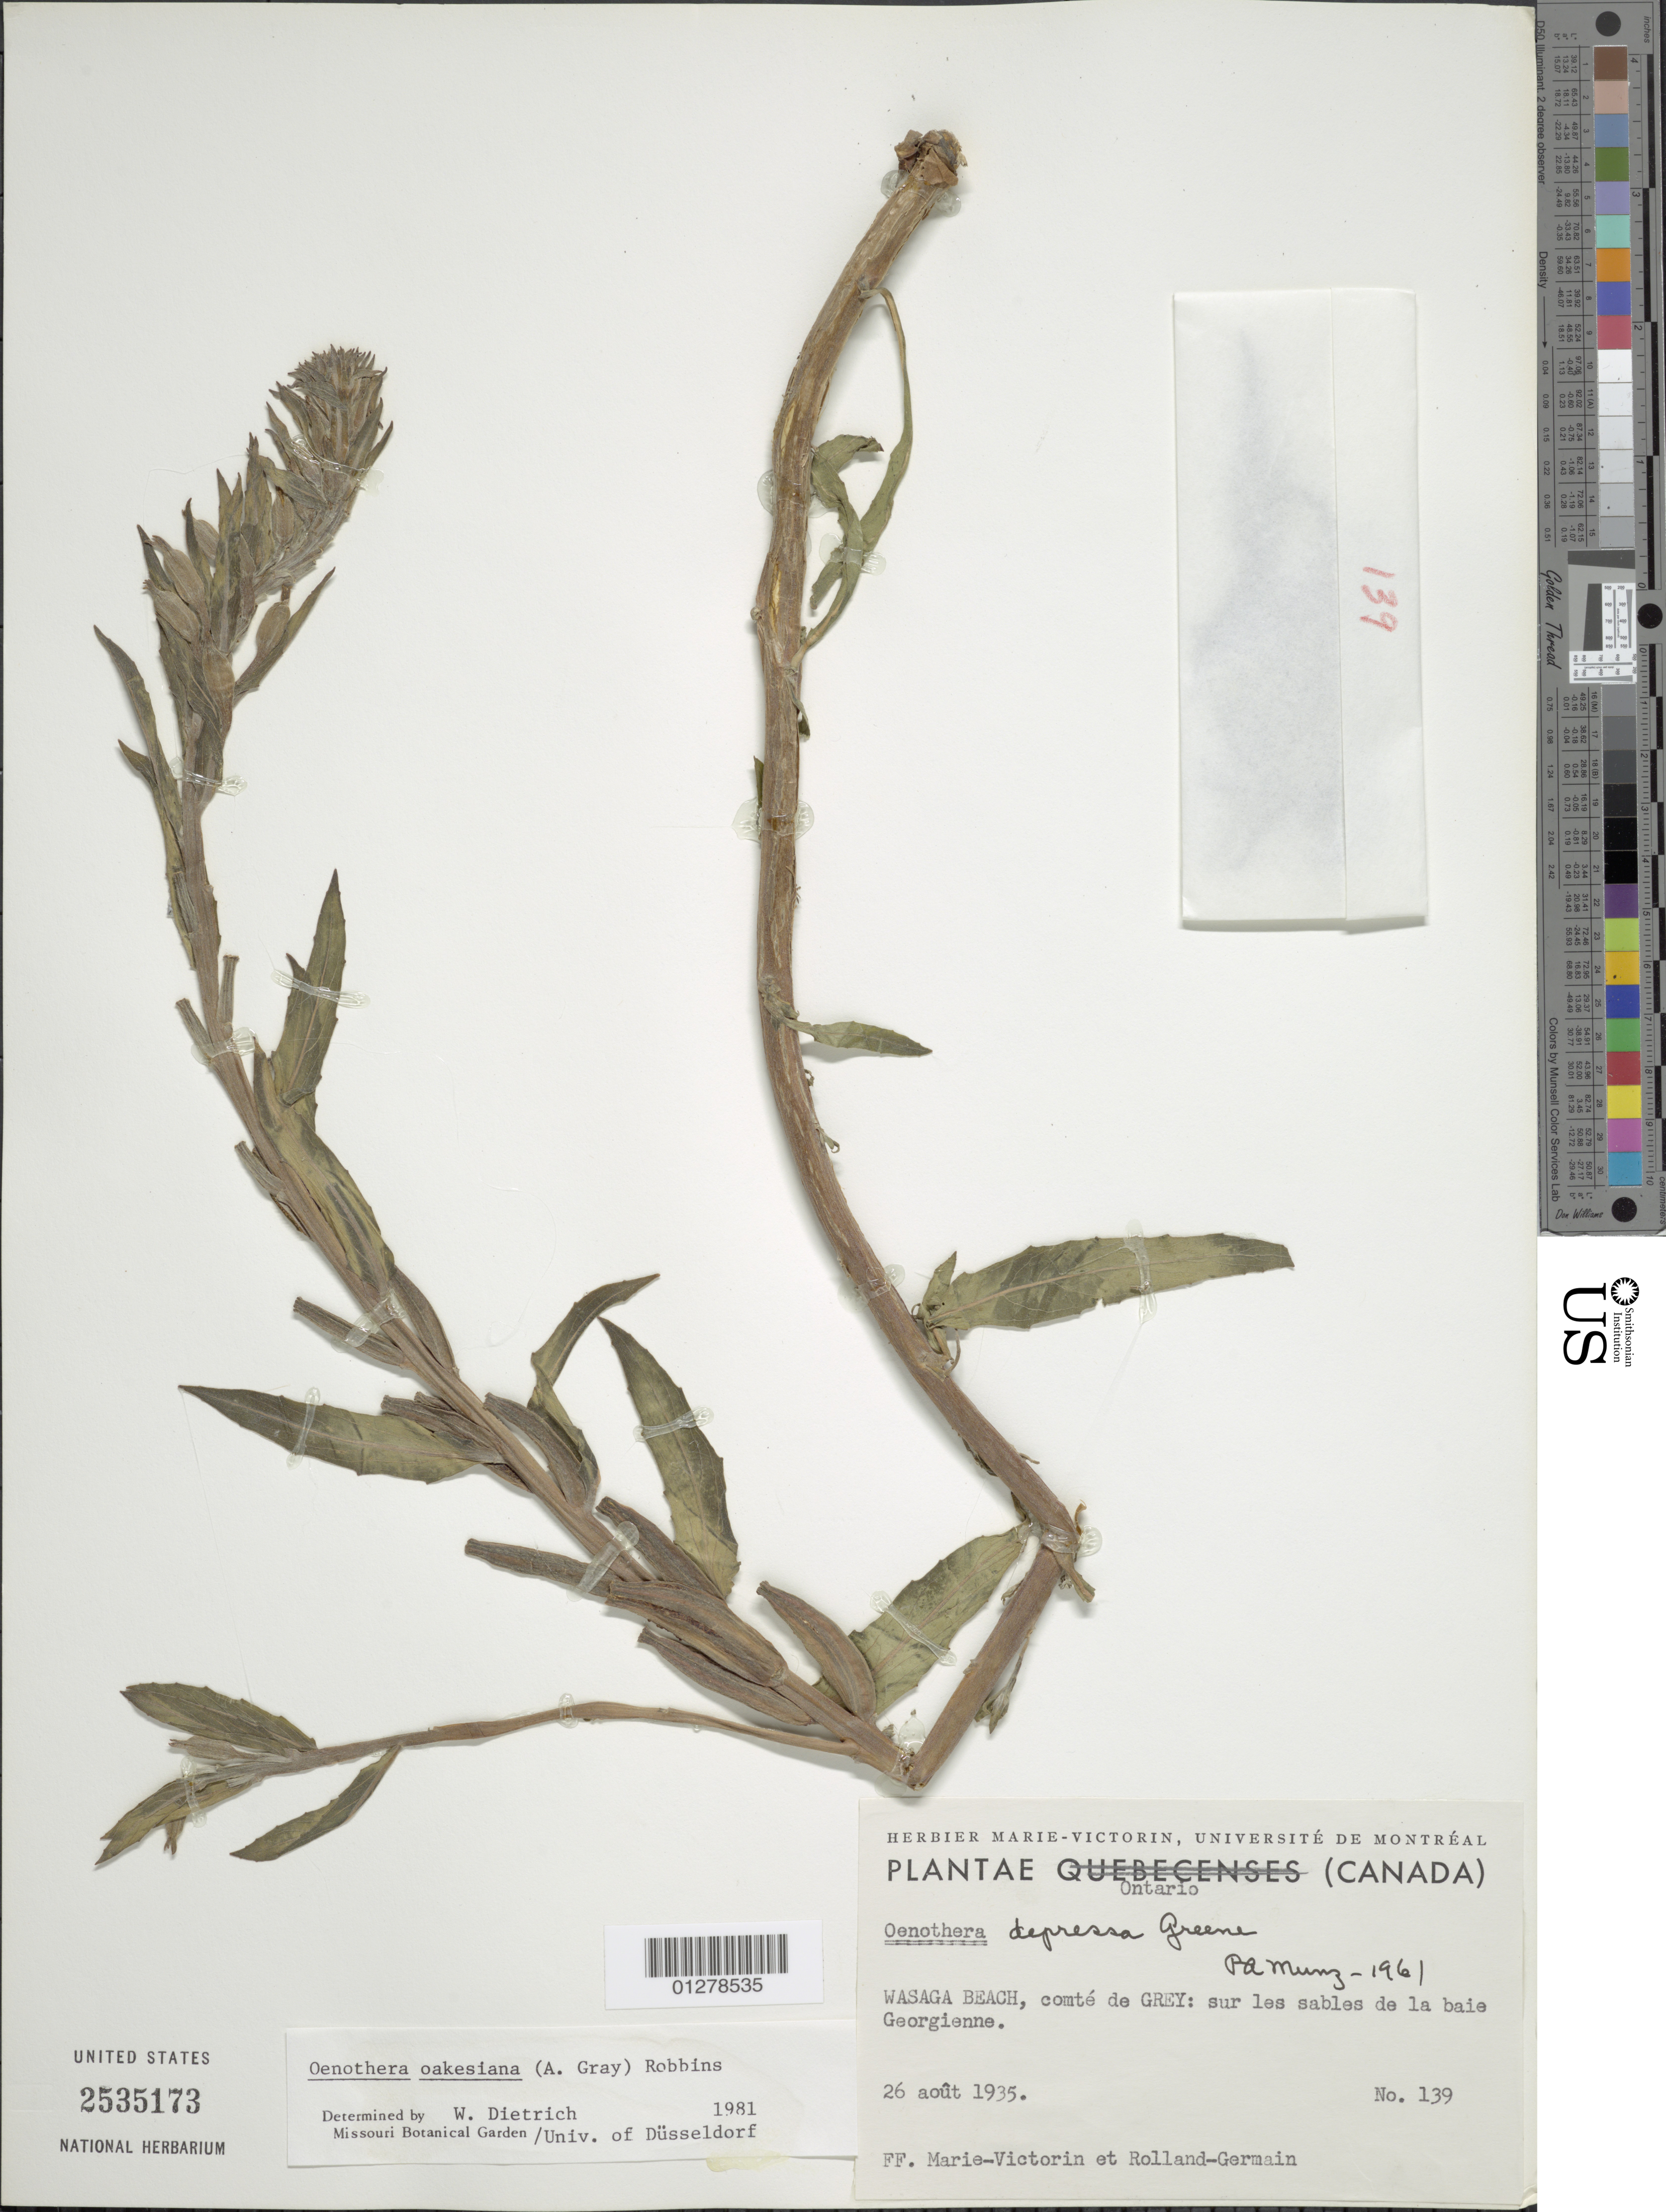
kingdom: Plantae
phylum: Tracheophyta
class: Magnoliopsida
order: Myrtales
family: Onagraceae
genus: Oenothera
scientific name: Oenothera oakesiana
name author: (A. Gray) J.W. Robbins ex S. Watson & J.M. Coult.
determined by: Dietrich, W.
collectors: Fr. Marie-Victorin & Rolland-Germain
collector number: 139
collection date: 1935-08-26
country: Canada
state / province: Ontario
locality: Wasaga Beach, comte de GREY: sur les sables de la baie Georginne.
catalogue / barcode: US 2535173